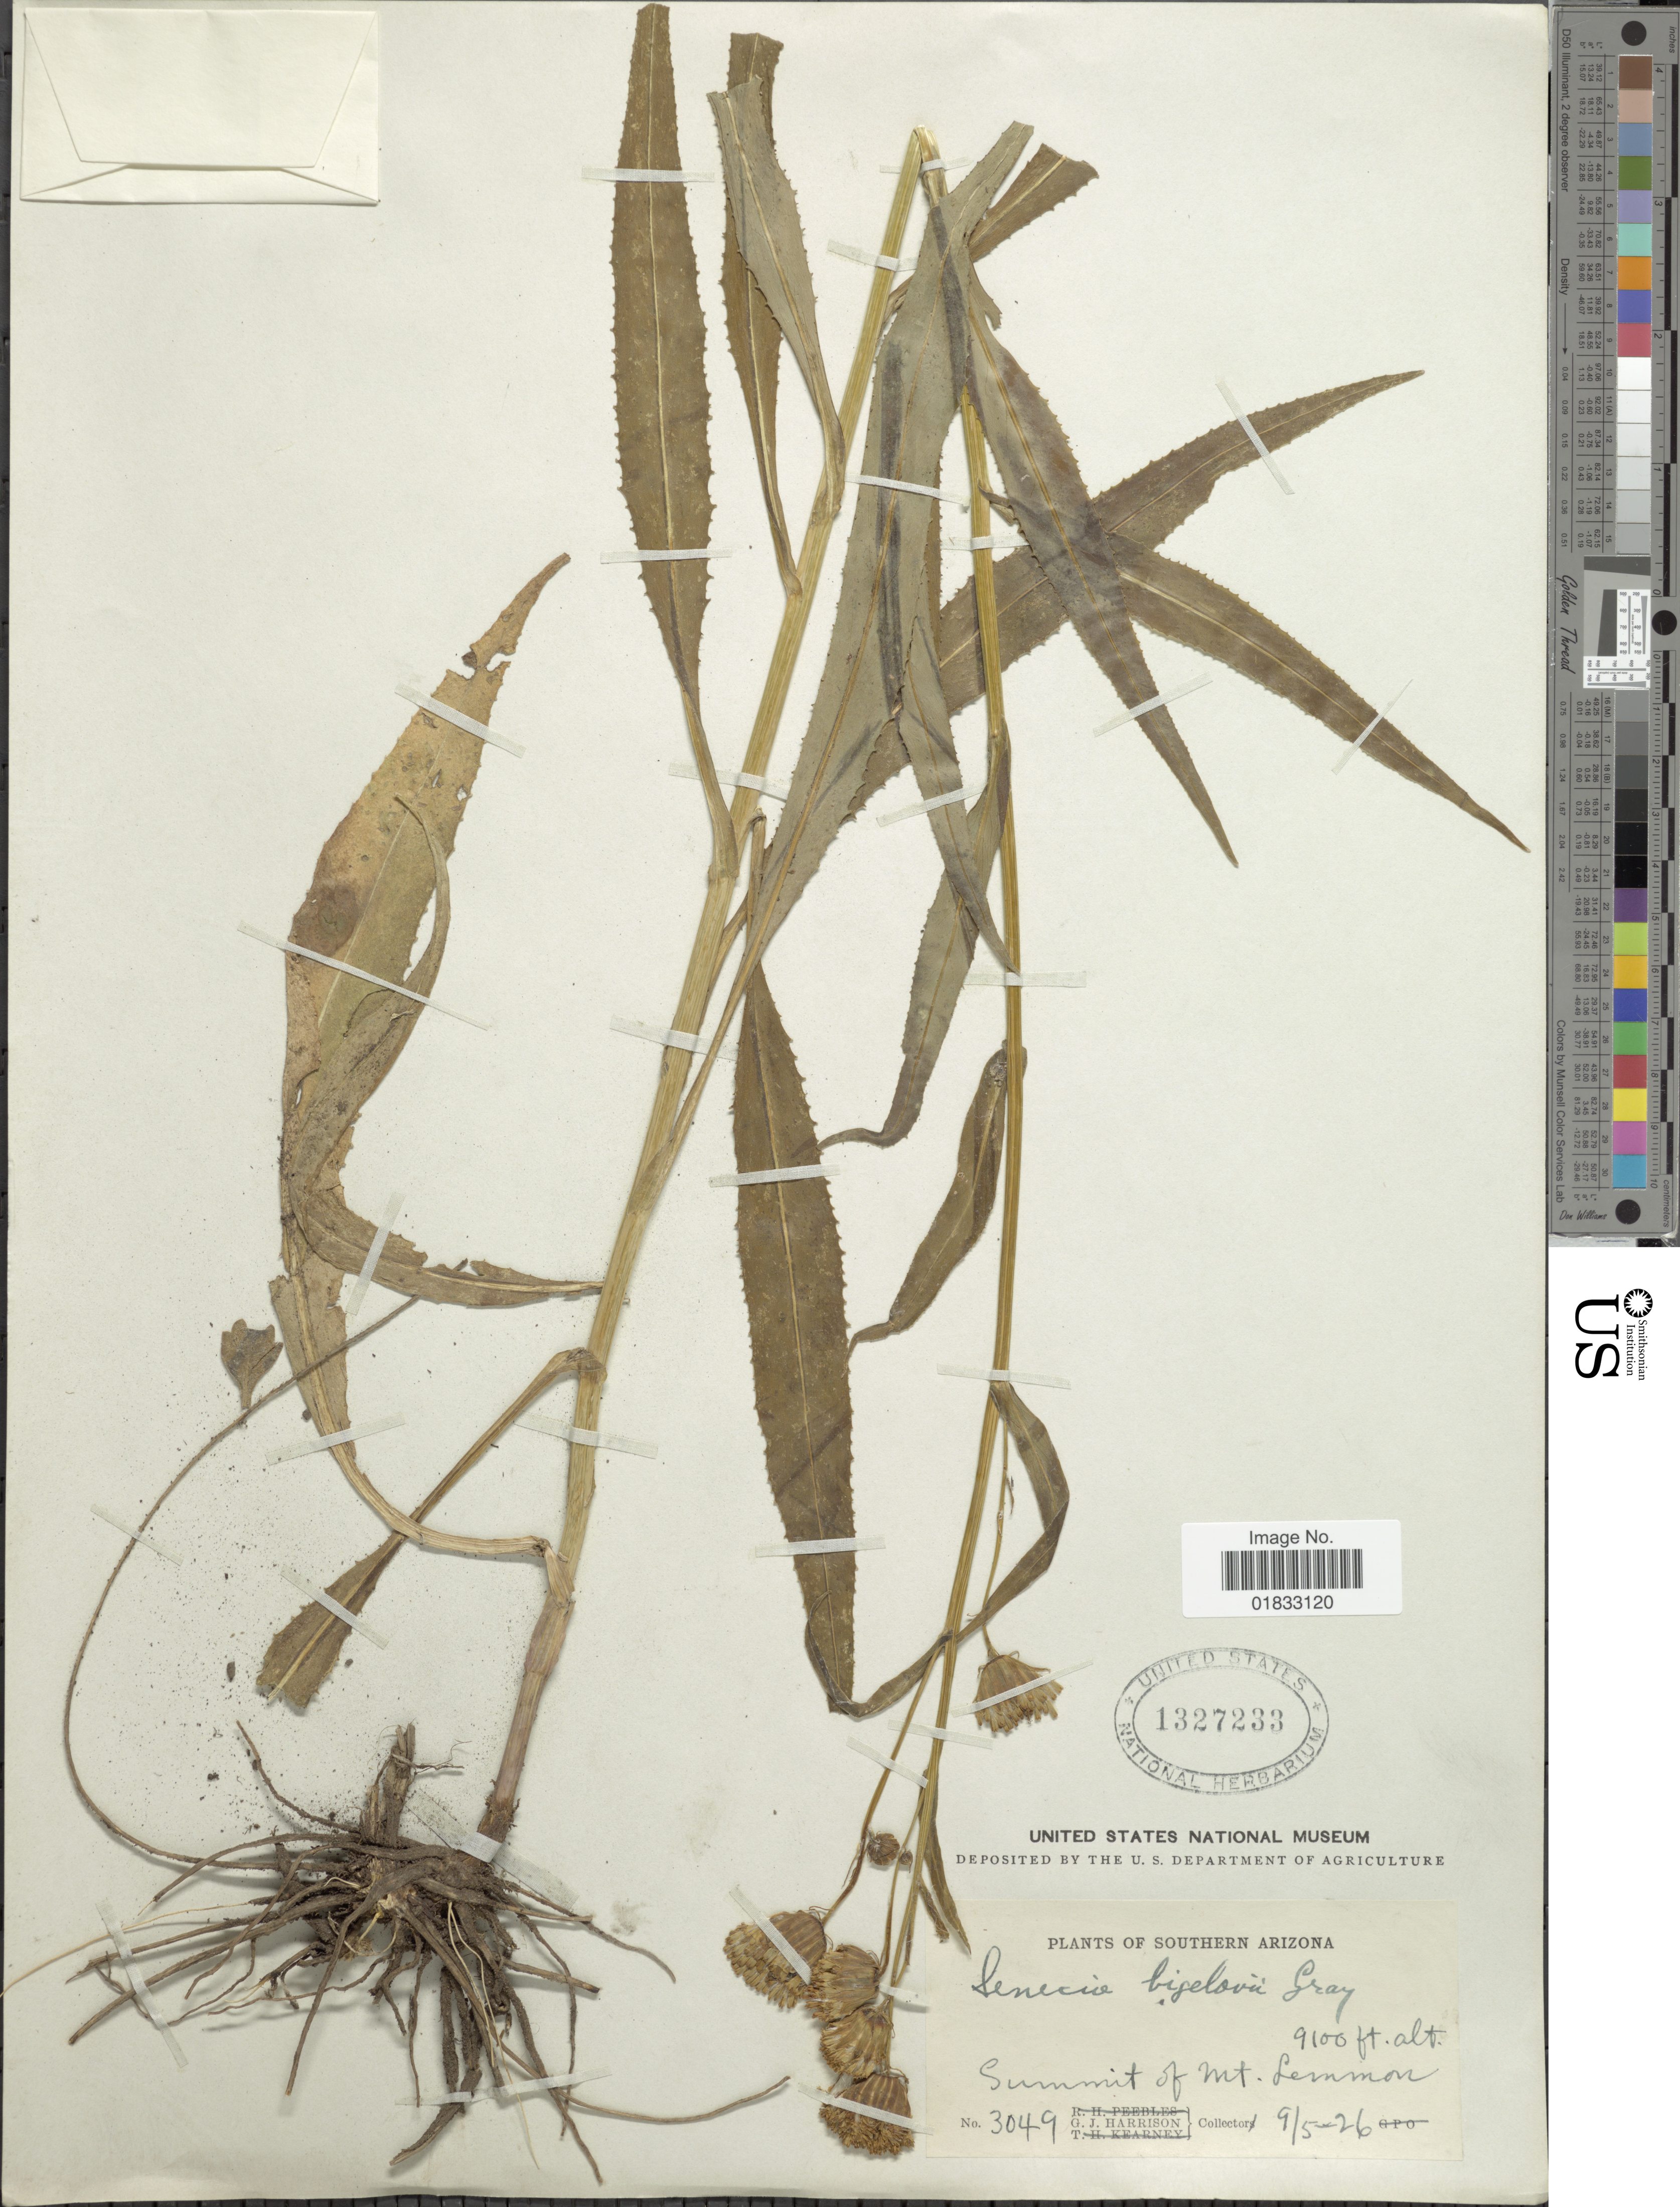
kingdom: Plantae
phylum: Tracheophyta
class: Magnoliopsida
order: Asterales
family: Asteraceae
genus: Senecio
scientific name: Senecio bigelovii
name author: A. Gray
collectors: G. J. Harrison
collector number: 3049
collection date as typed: Transcribed d/m/y: 5/9/26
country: United States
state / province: Arizona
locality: Southern Arizona, summit of mt. Lemmon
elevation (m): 2774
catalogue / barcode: US 1327233